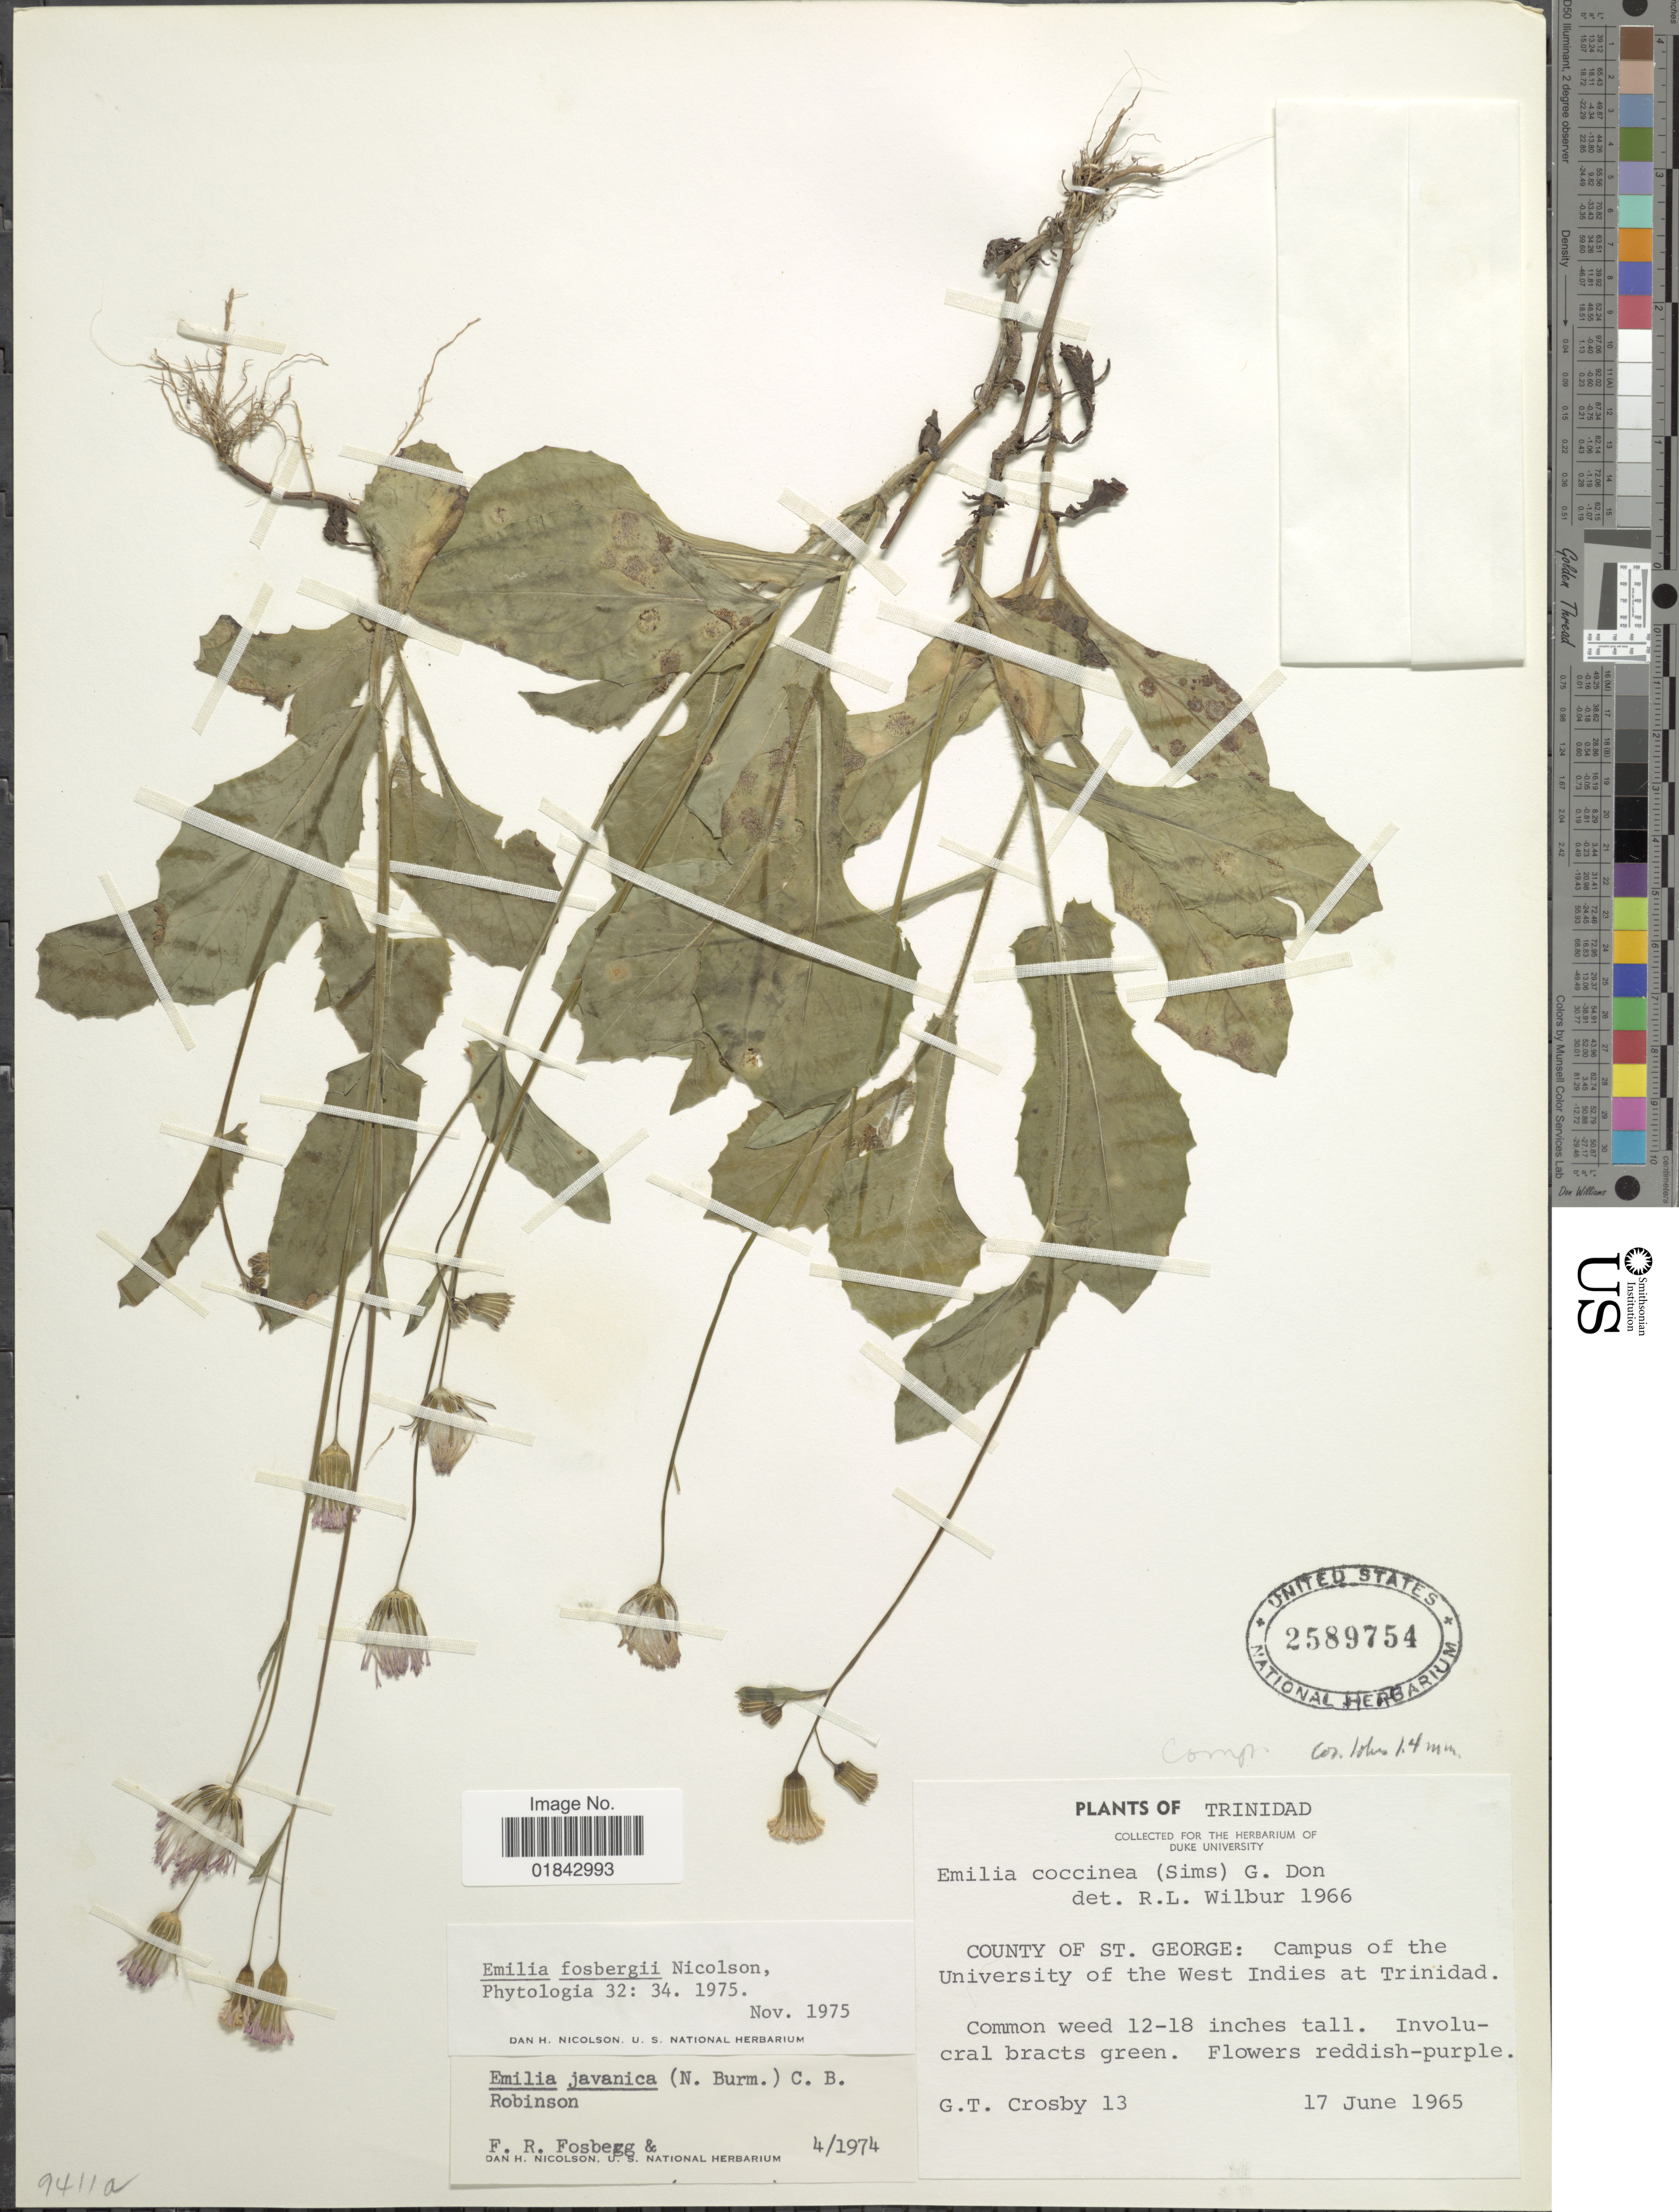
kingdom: Plantae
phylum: Tracheophyta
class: Magnoliopsida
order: Asterales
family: Asteraceae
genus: Emilia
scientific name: Emilia fosbergii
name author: Nicolson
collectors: G. T. Crosby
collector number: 13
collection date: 1965-06-17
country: Trinidad and Tobago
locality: County of St. George: Campus of the University of the West Indies at Trinidad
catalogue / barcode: US 2589754